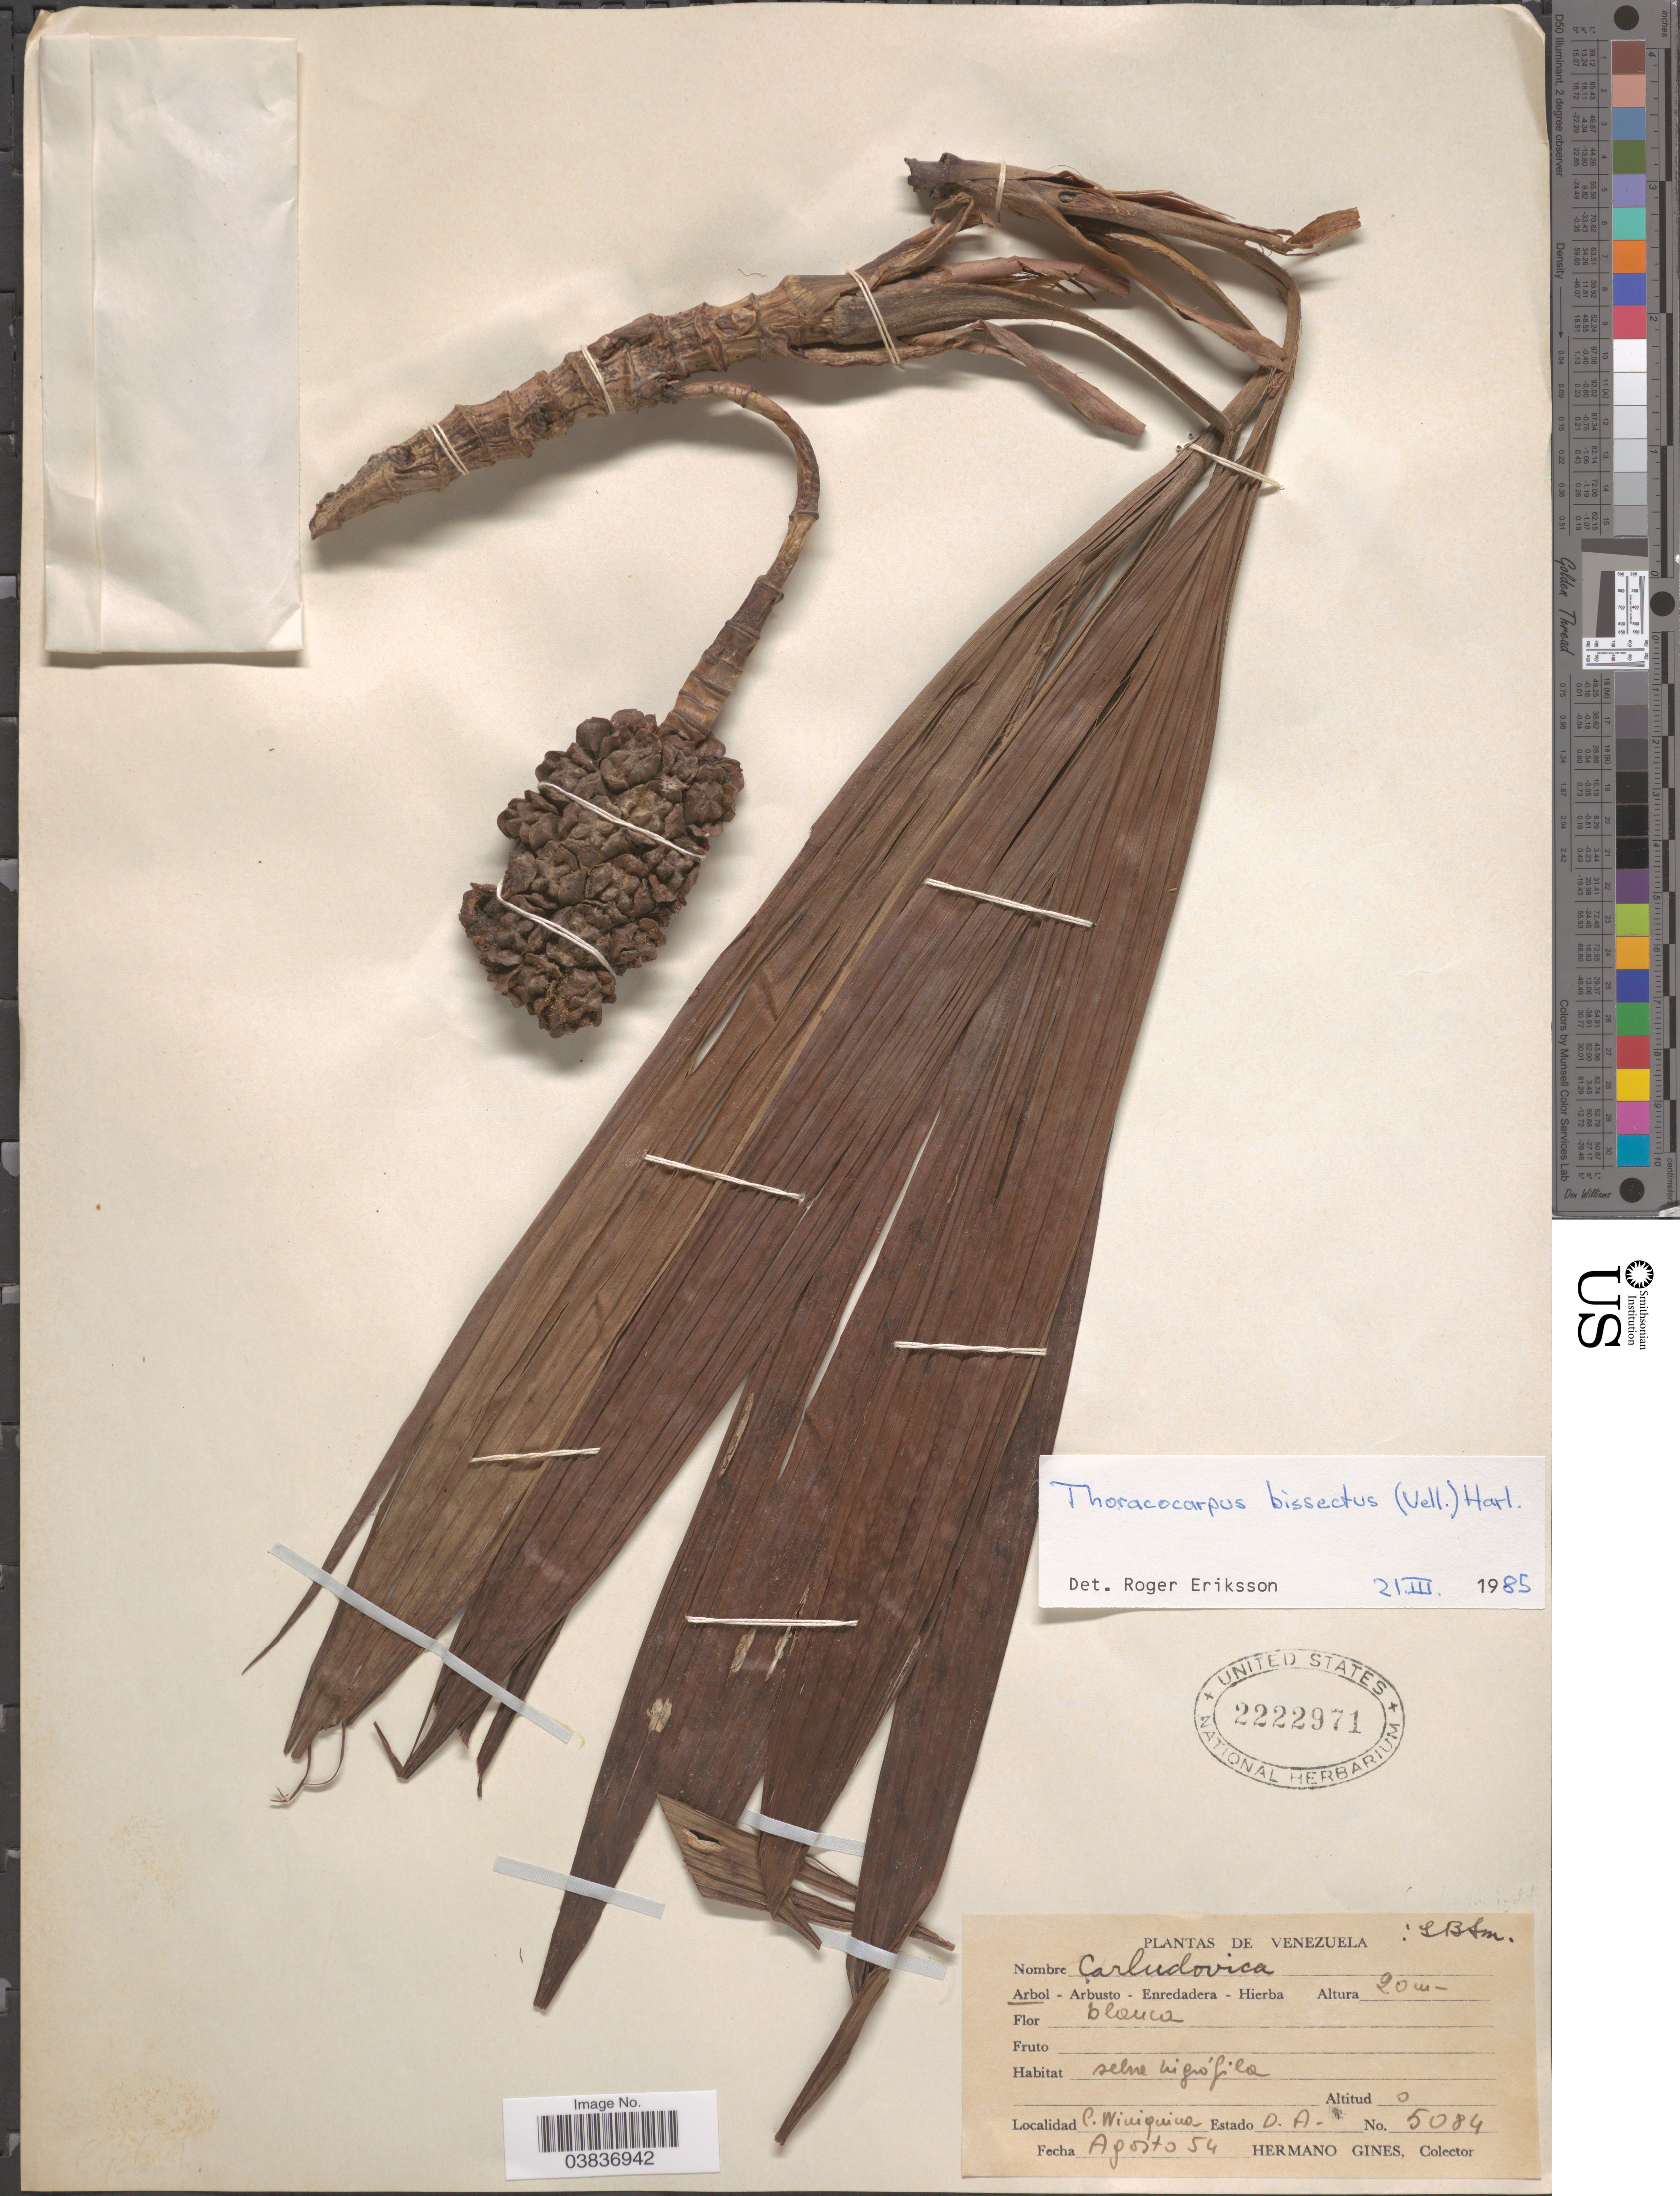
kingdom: Plantae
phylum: Tracheophyta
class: Liliopsida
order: Pandanales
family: Cyclanthaceae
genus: Thoracocarpus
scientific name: Thoracocarpus bissectus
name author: (Vell.) Harling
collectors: Bro. Gines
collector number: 5084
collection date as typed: Transcribed d/m/y: /8/54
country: Venezuela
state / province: Delta Amacuro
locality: C. Wiuiquina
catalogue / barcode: US 2222971